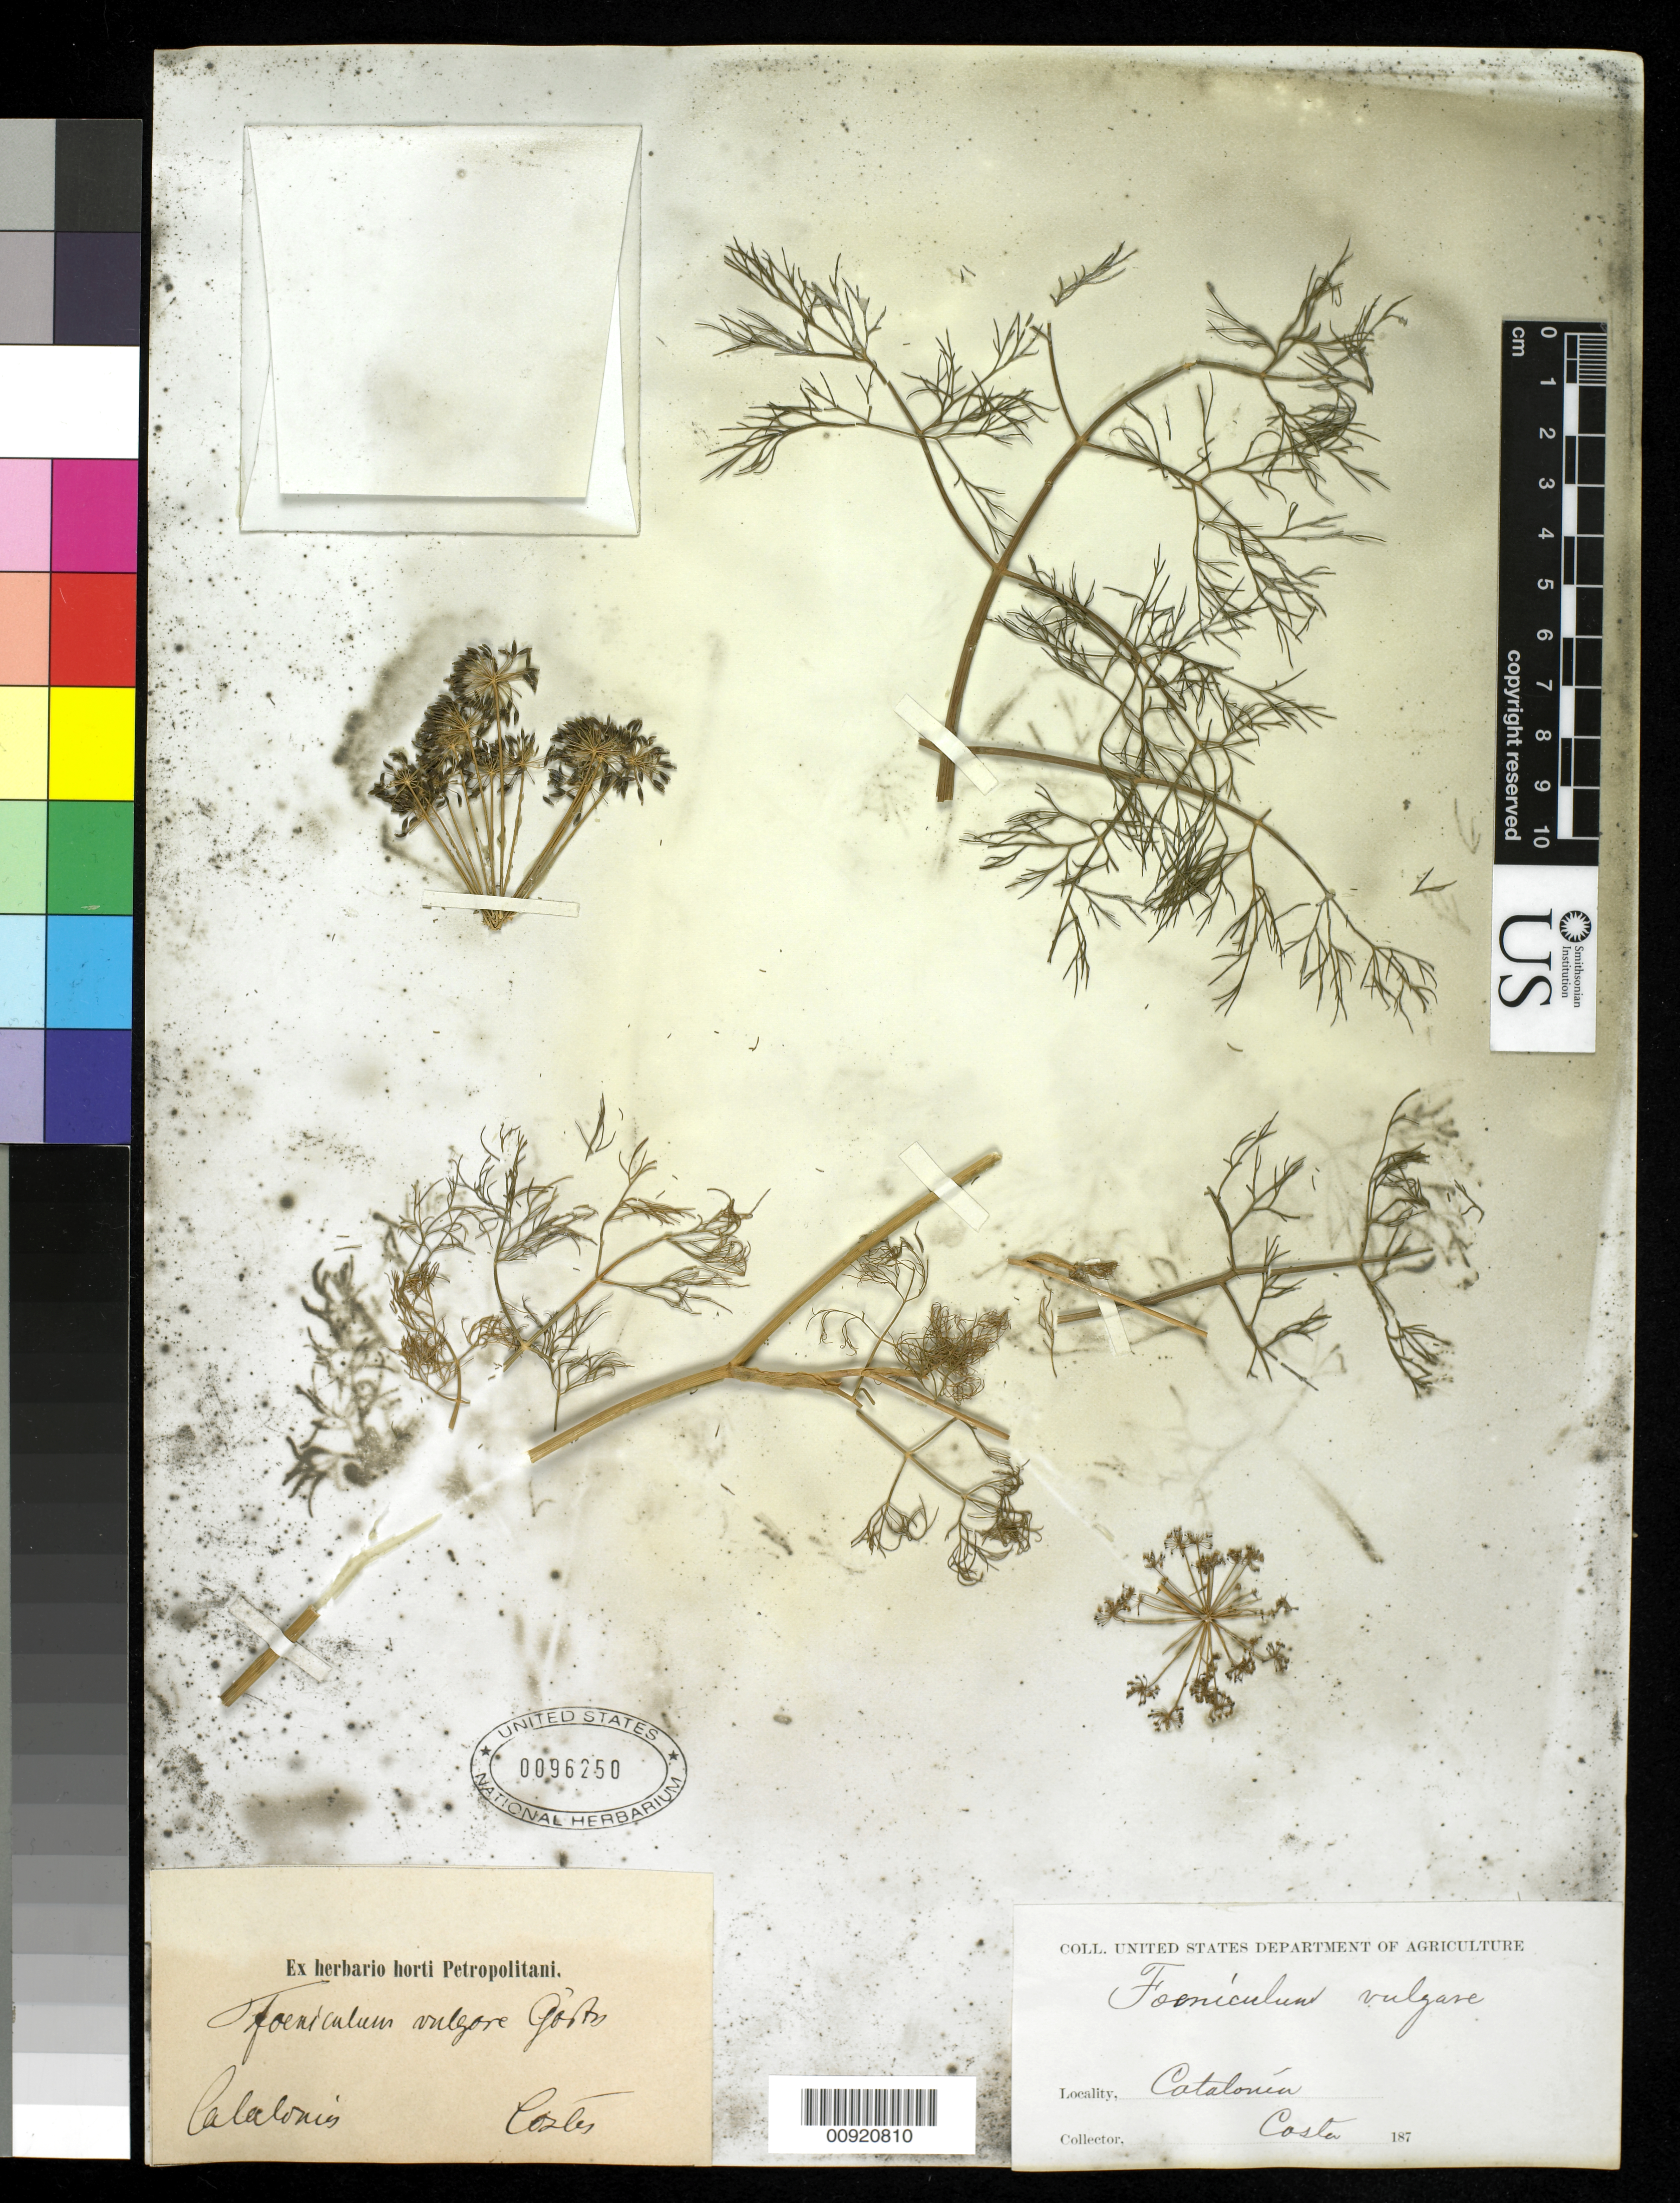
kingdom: Plantae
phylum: Tracheophyta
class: Magnoliopsida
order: Apiales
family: Apiaceae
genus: Foeniculum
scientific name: Foeniculum vulgare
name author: Mill.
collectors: -. Costes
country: Spain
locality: Catalonia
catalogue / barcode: US 96250